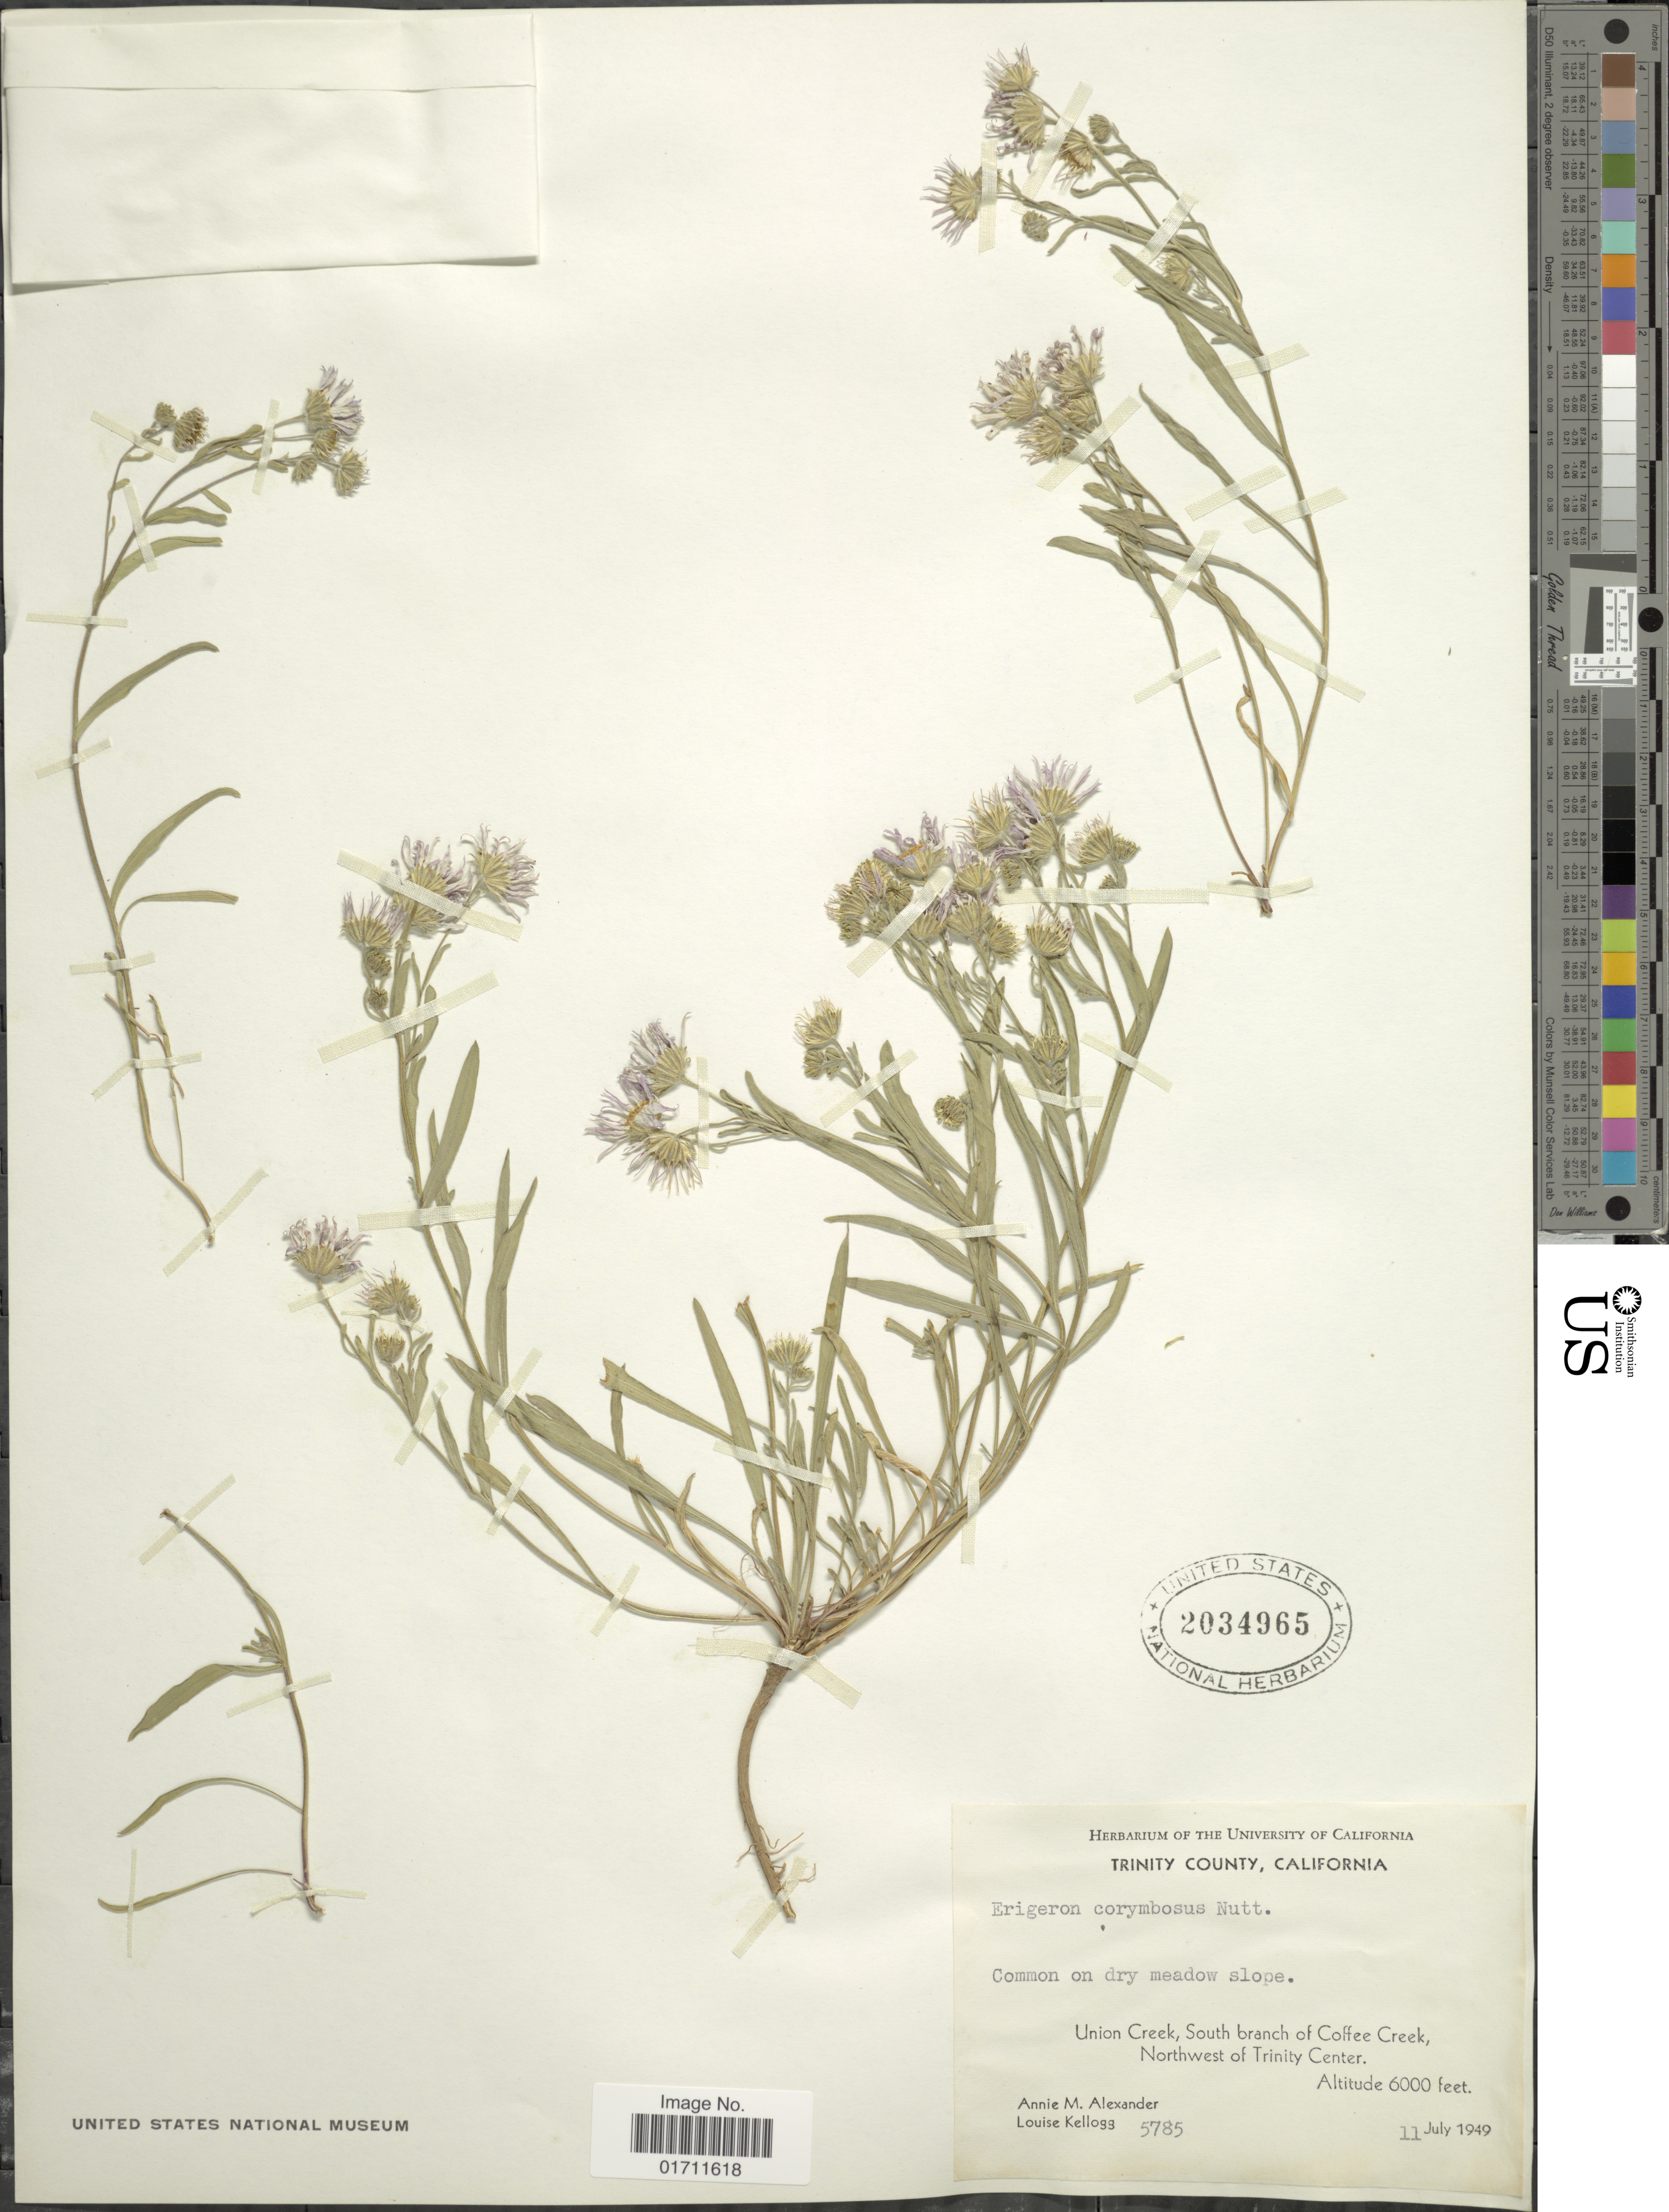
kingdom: Plantae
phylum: Tracheophyta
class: Magnoliopsida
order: Asterales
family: Asteraceae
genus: Erigeron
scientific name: Erigeron corymbosus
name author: Nutt.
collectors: A. M. Alexander & L. Kellogg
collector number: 5785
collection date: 1949-07-11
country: United States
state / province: California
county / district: Trinity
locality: Trinity County, Common on dry meadow slope, Union Creek, South branch of Coffee Creek, Northwest of Trinity Center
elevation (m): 1829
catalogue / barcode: US 2034965